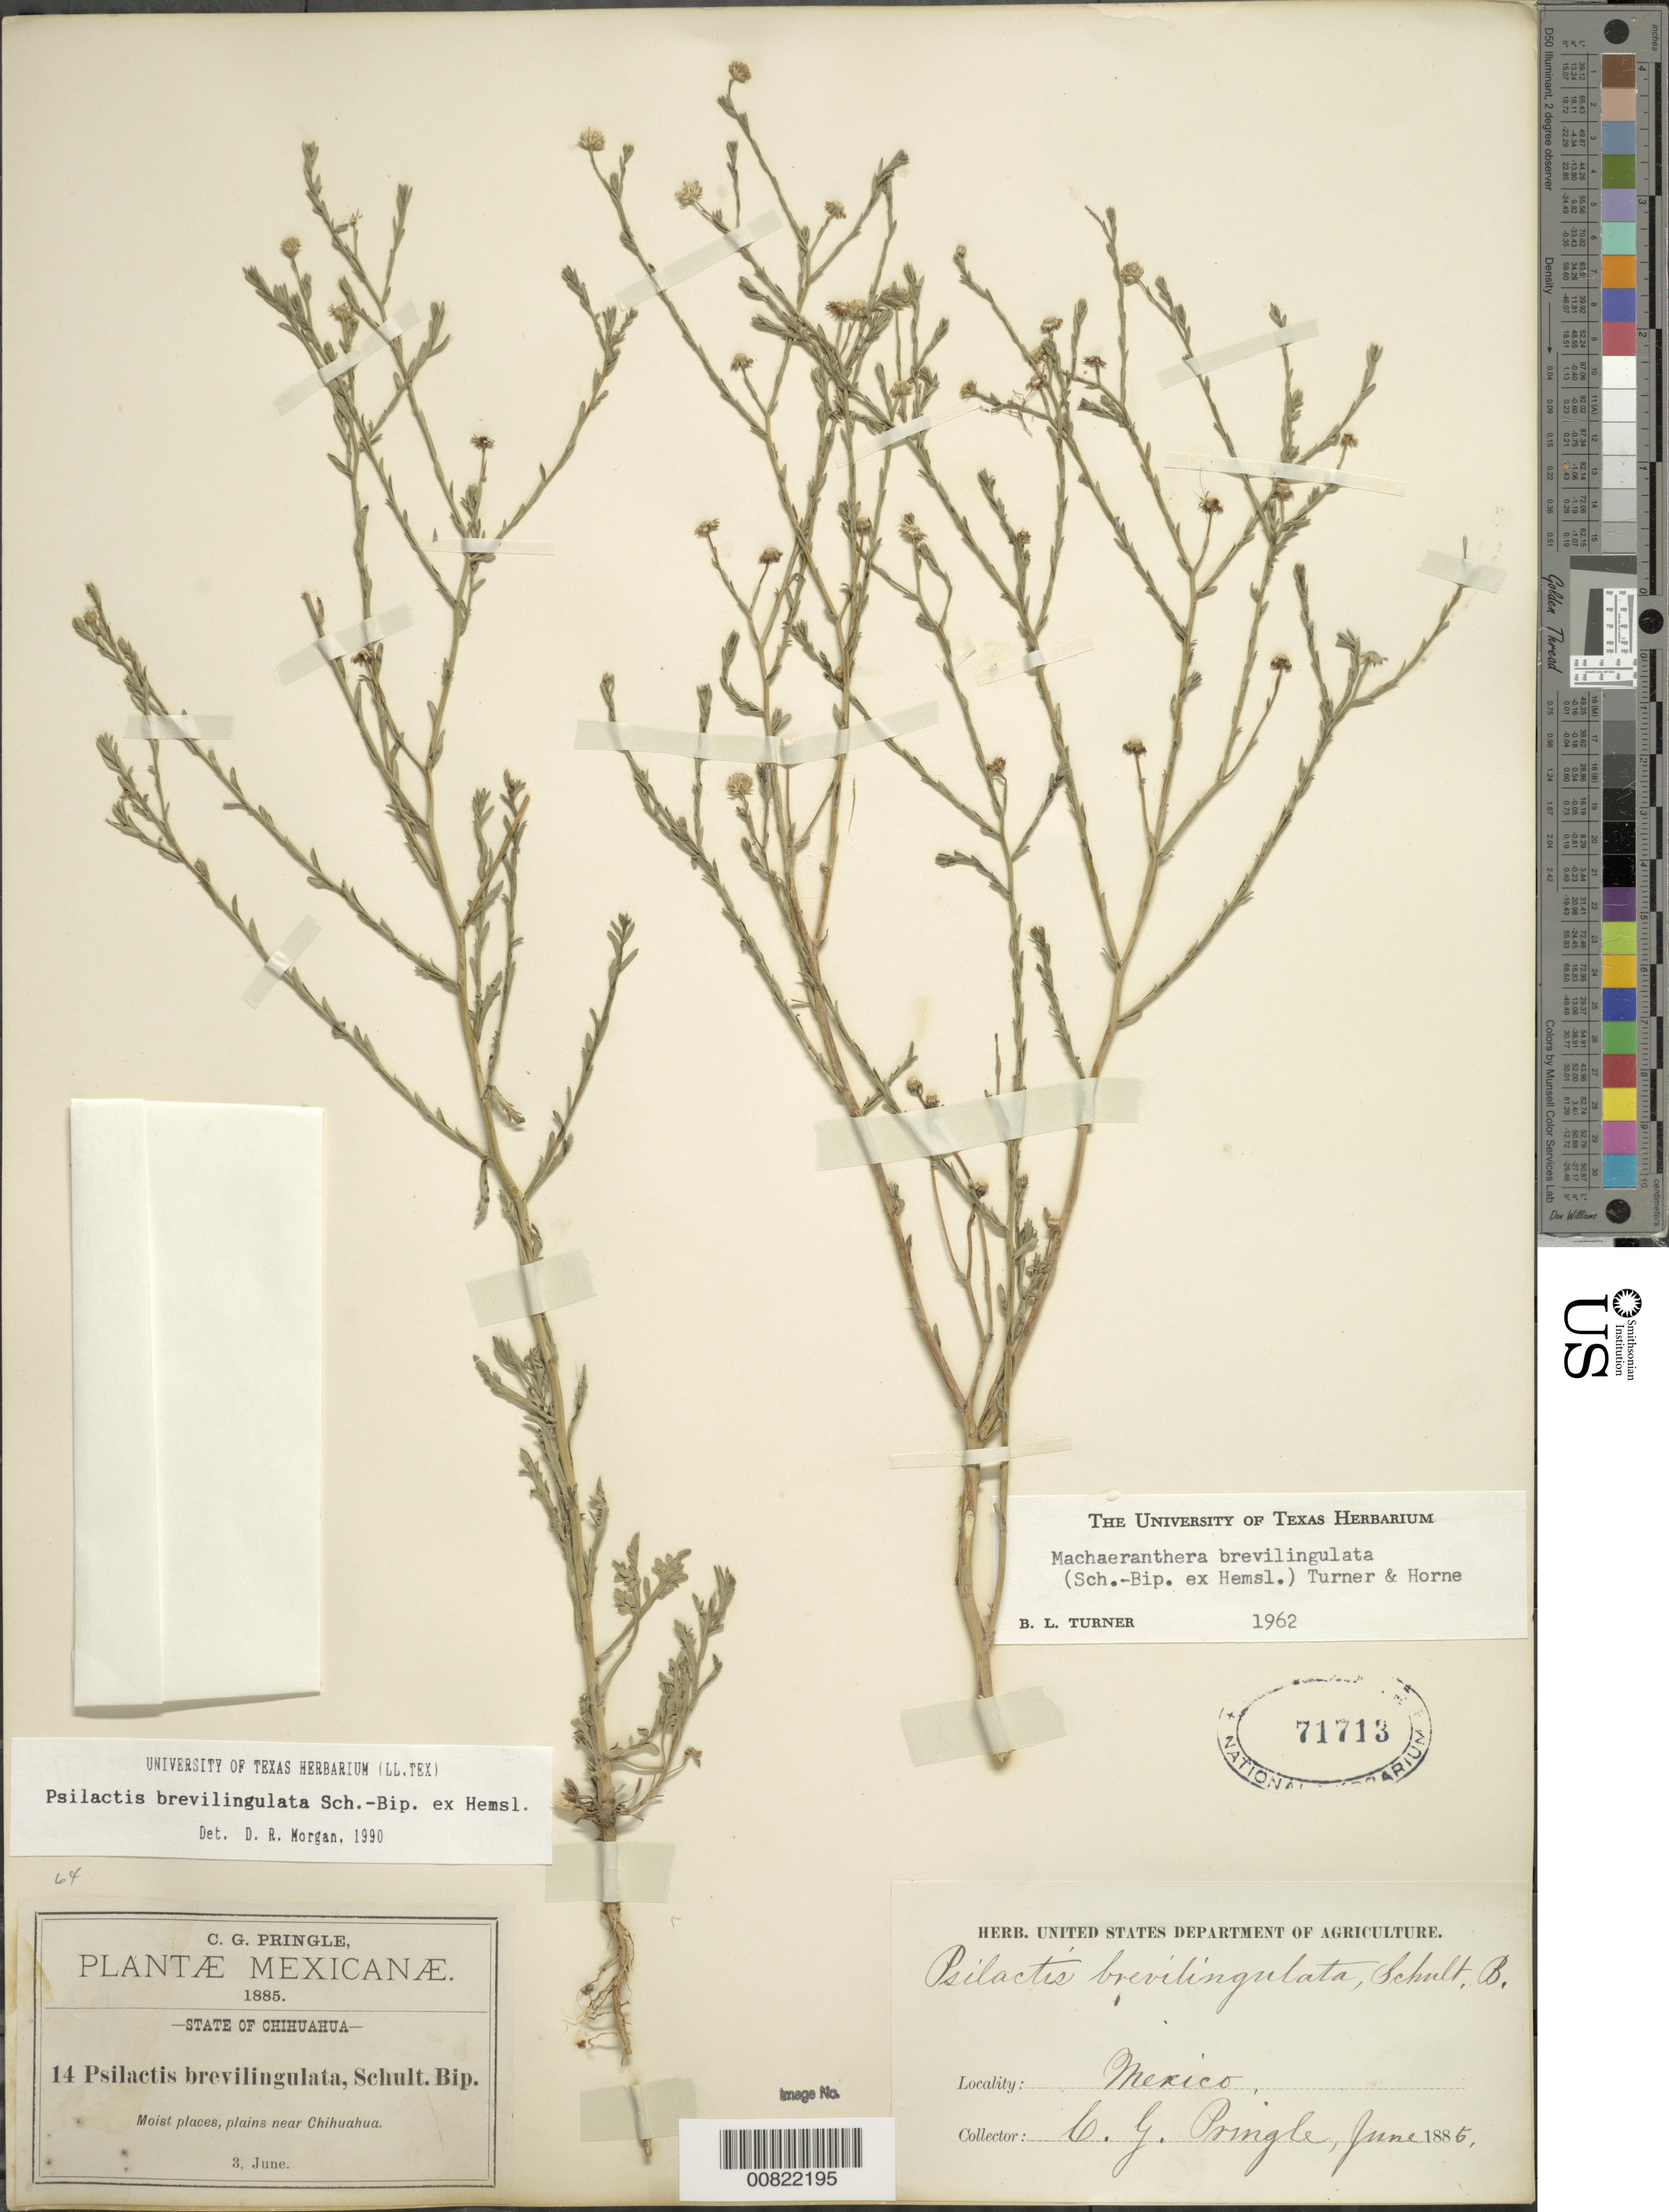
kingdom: Plantae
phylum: Tracheophyta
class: Magnoliopsida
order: Asterales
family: Asteraceae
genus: Psilactis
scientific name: Psilactis brevilingulata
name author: Sch. Bip. ex Hemsl.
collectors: C. G. Pringle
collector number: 14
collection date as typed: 03 Jun 1885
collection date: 1885-06-03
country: Mexico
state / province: Chihuahua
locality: Plains near Chihuahua.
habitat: Moist places.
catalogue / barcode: US 71713